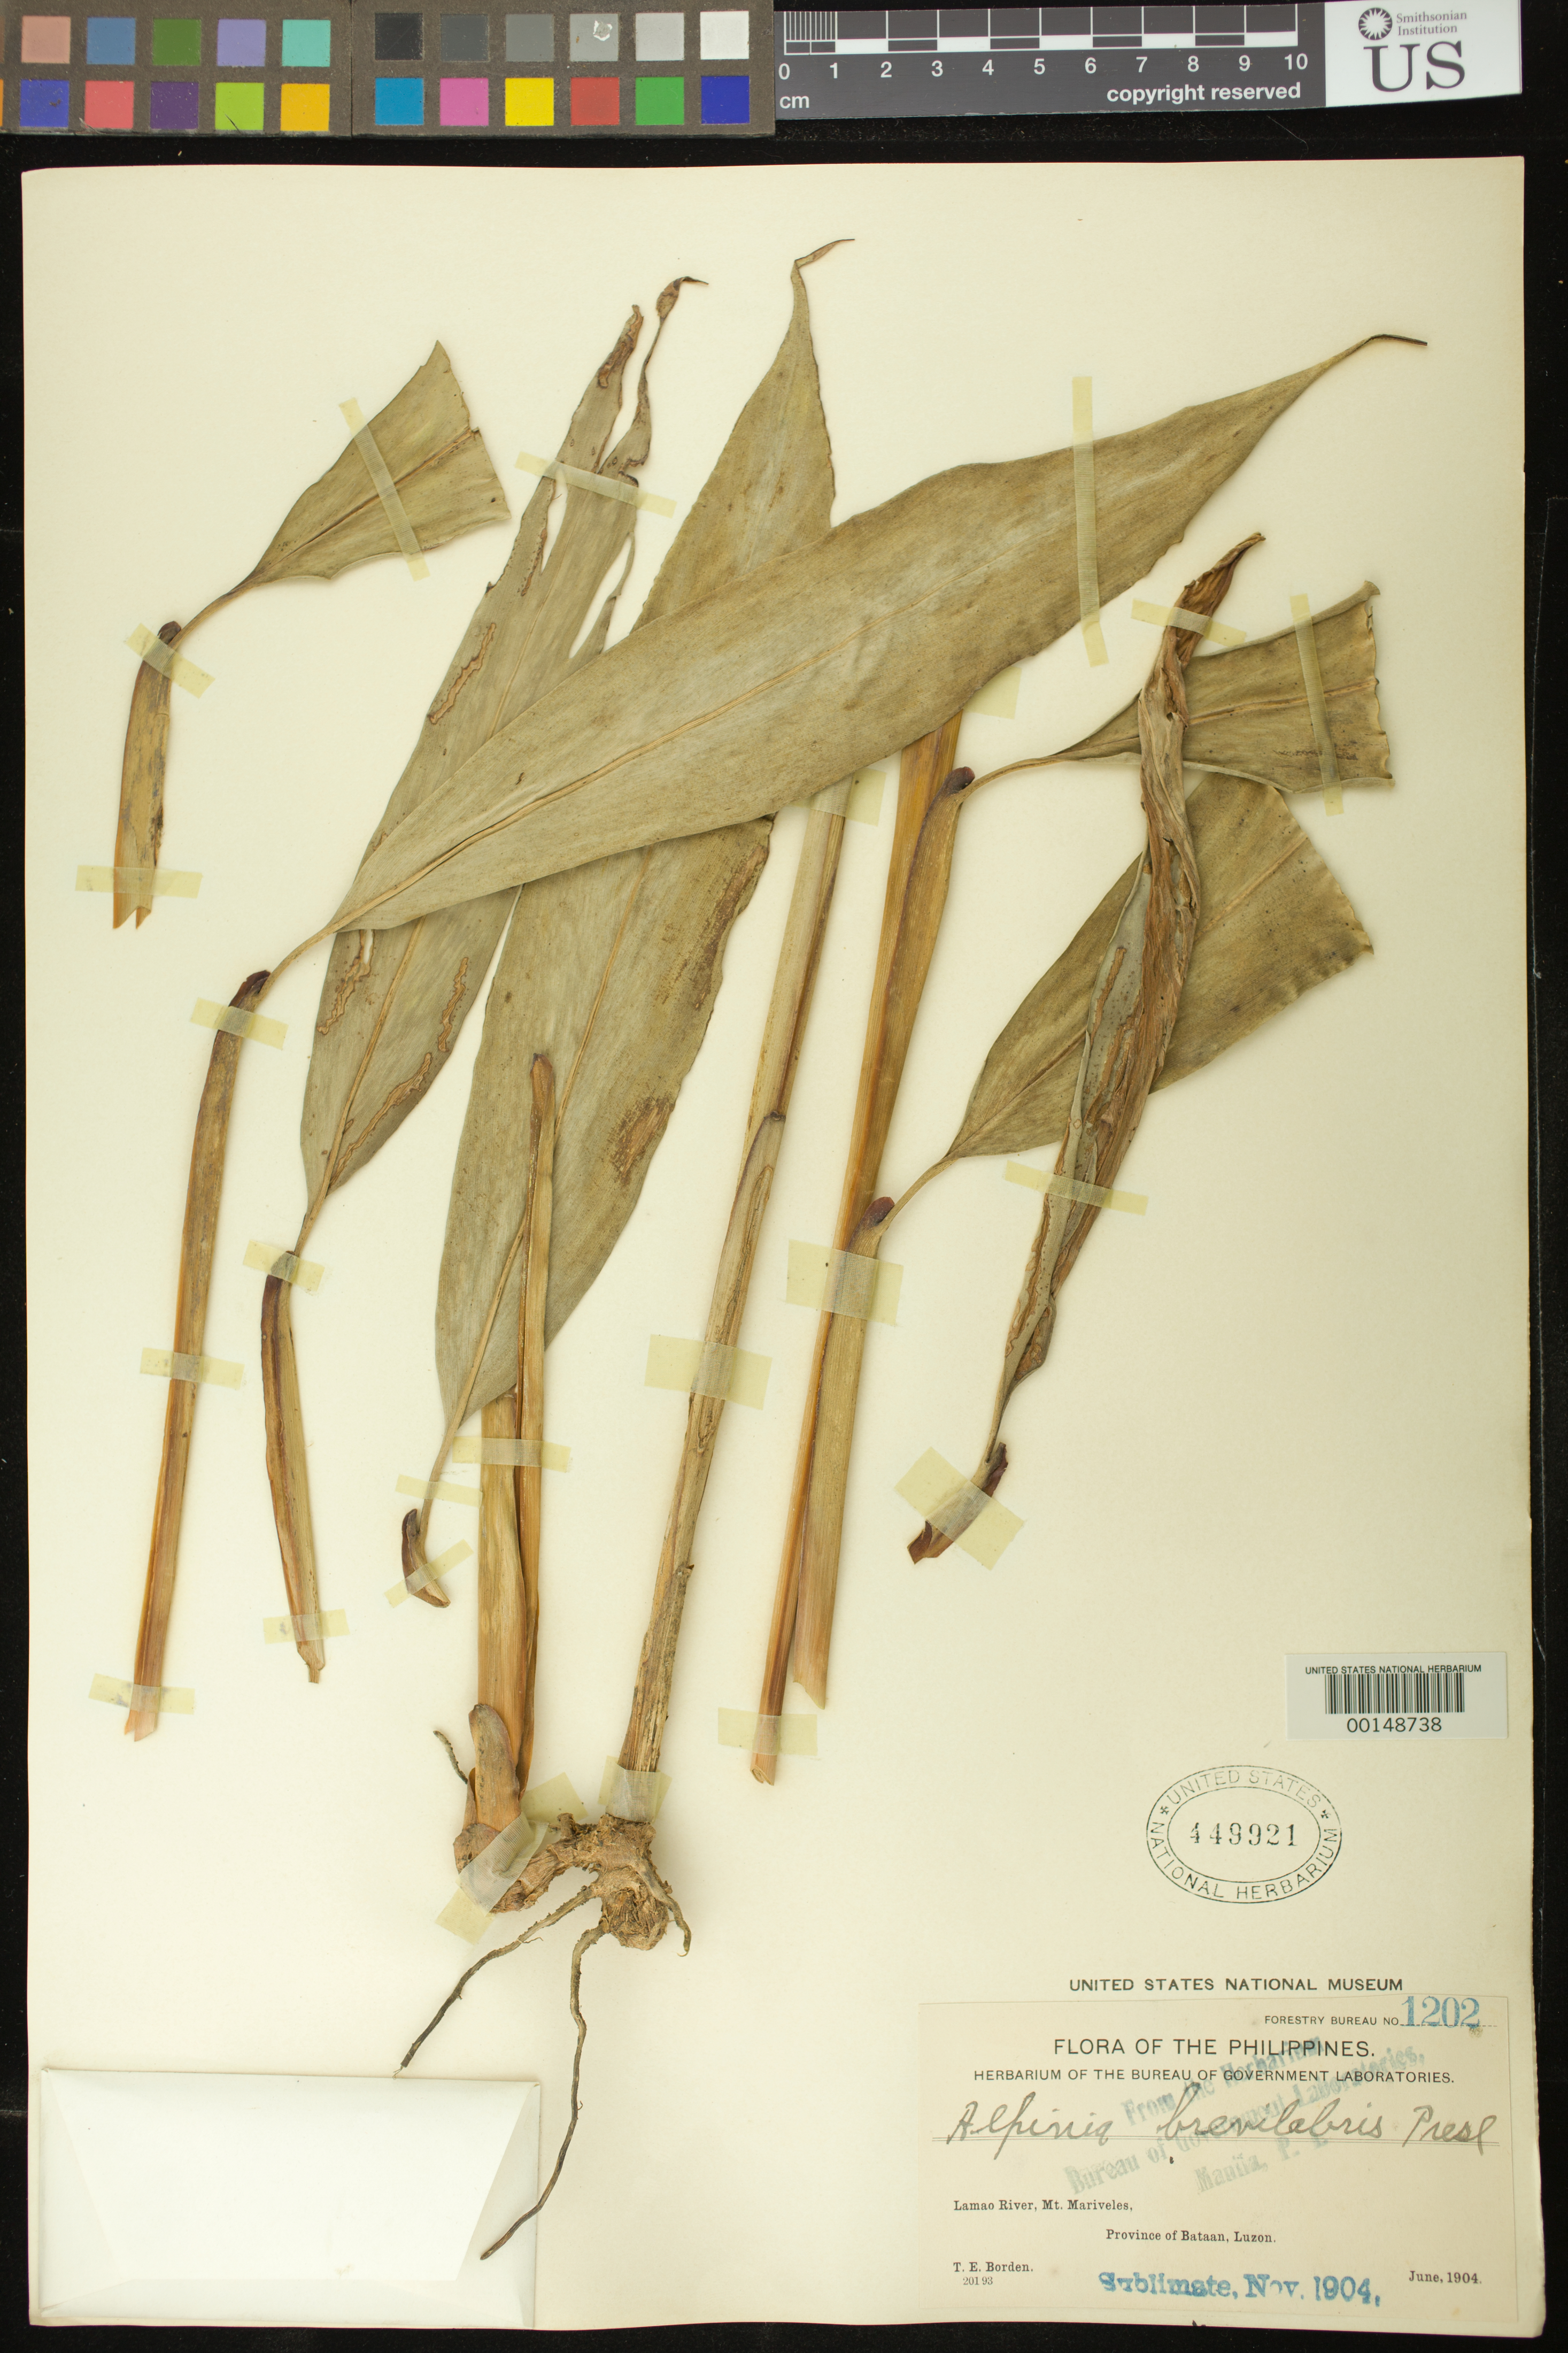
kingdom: Plantae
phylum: Tracheophyta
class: Liliopsida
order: Zingiberales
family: Zingiberaceae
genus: Alpinia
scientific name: Alpinia brevilabris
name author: C. Presl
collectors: T. E. Borden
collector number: For. Bur. 1202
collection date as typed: Jun 1904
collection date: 1904-06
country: Philippines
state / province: Central Luzon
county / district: Bataan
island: Luzon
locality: Lamao River, Mt. Mariveles, Province of Bataan, Luzon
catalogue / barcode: US 449921